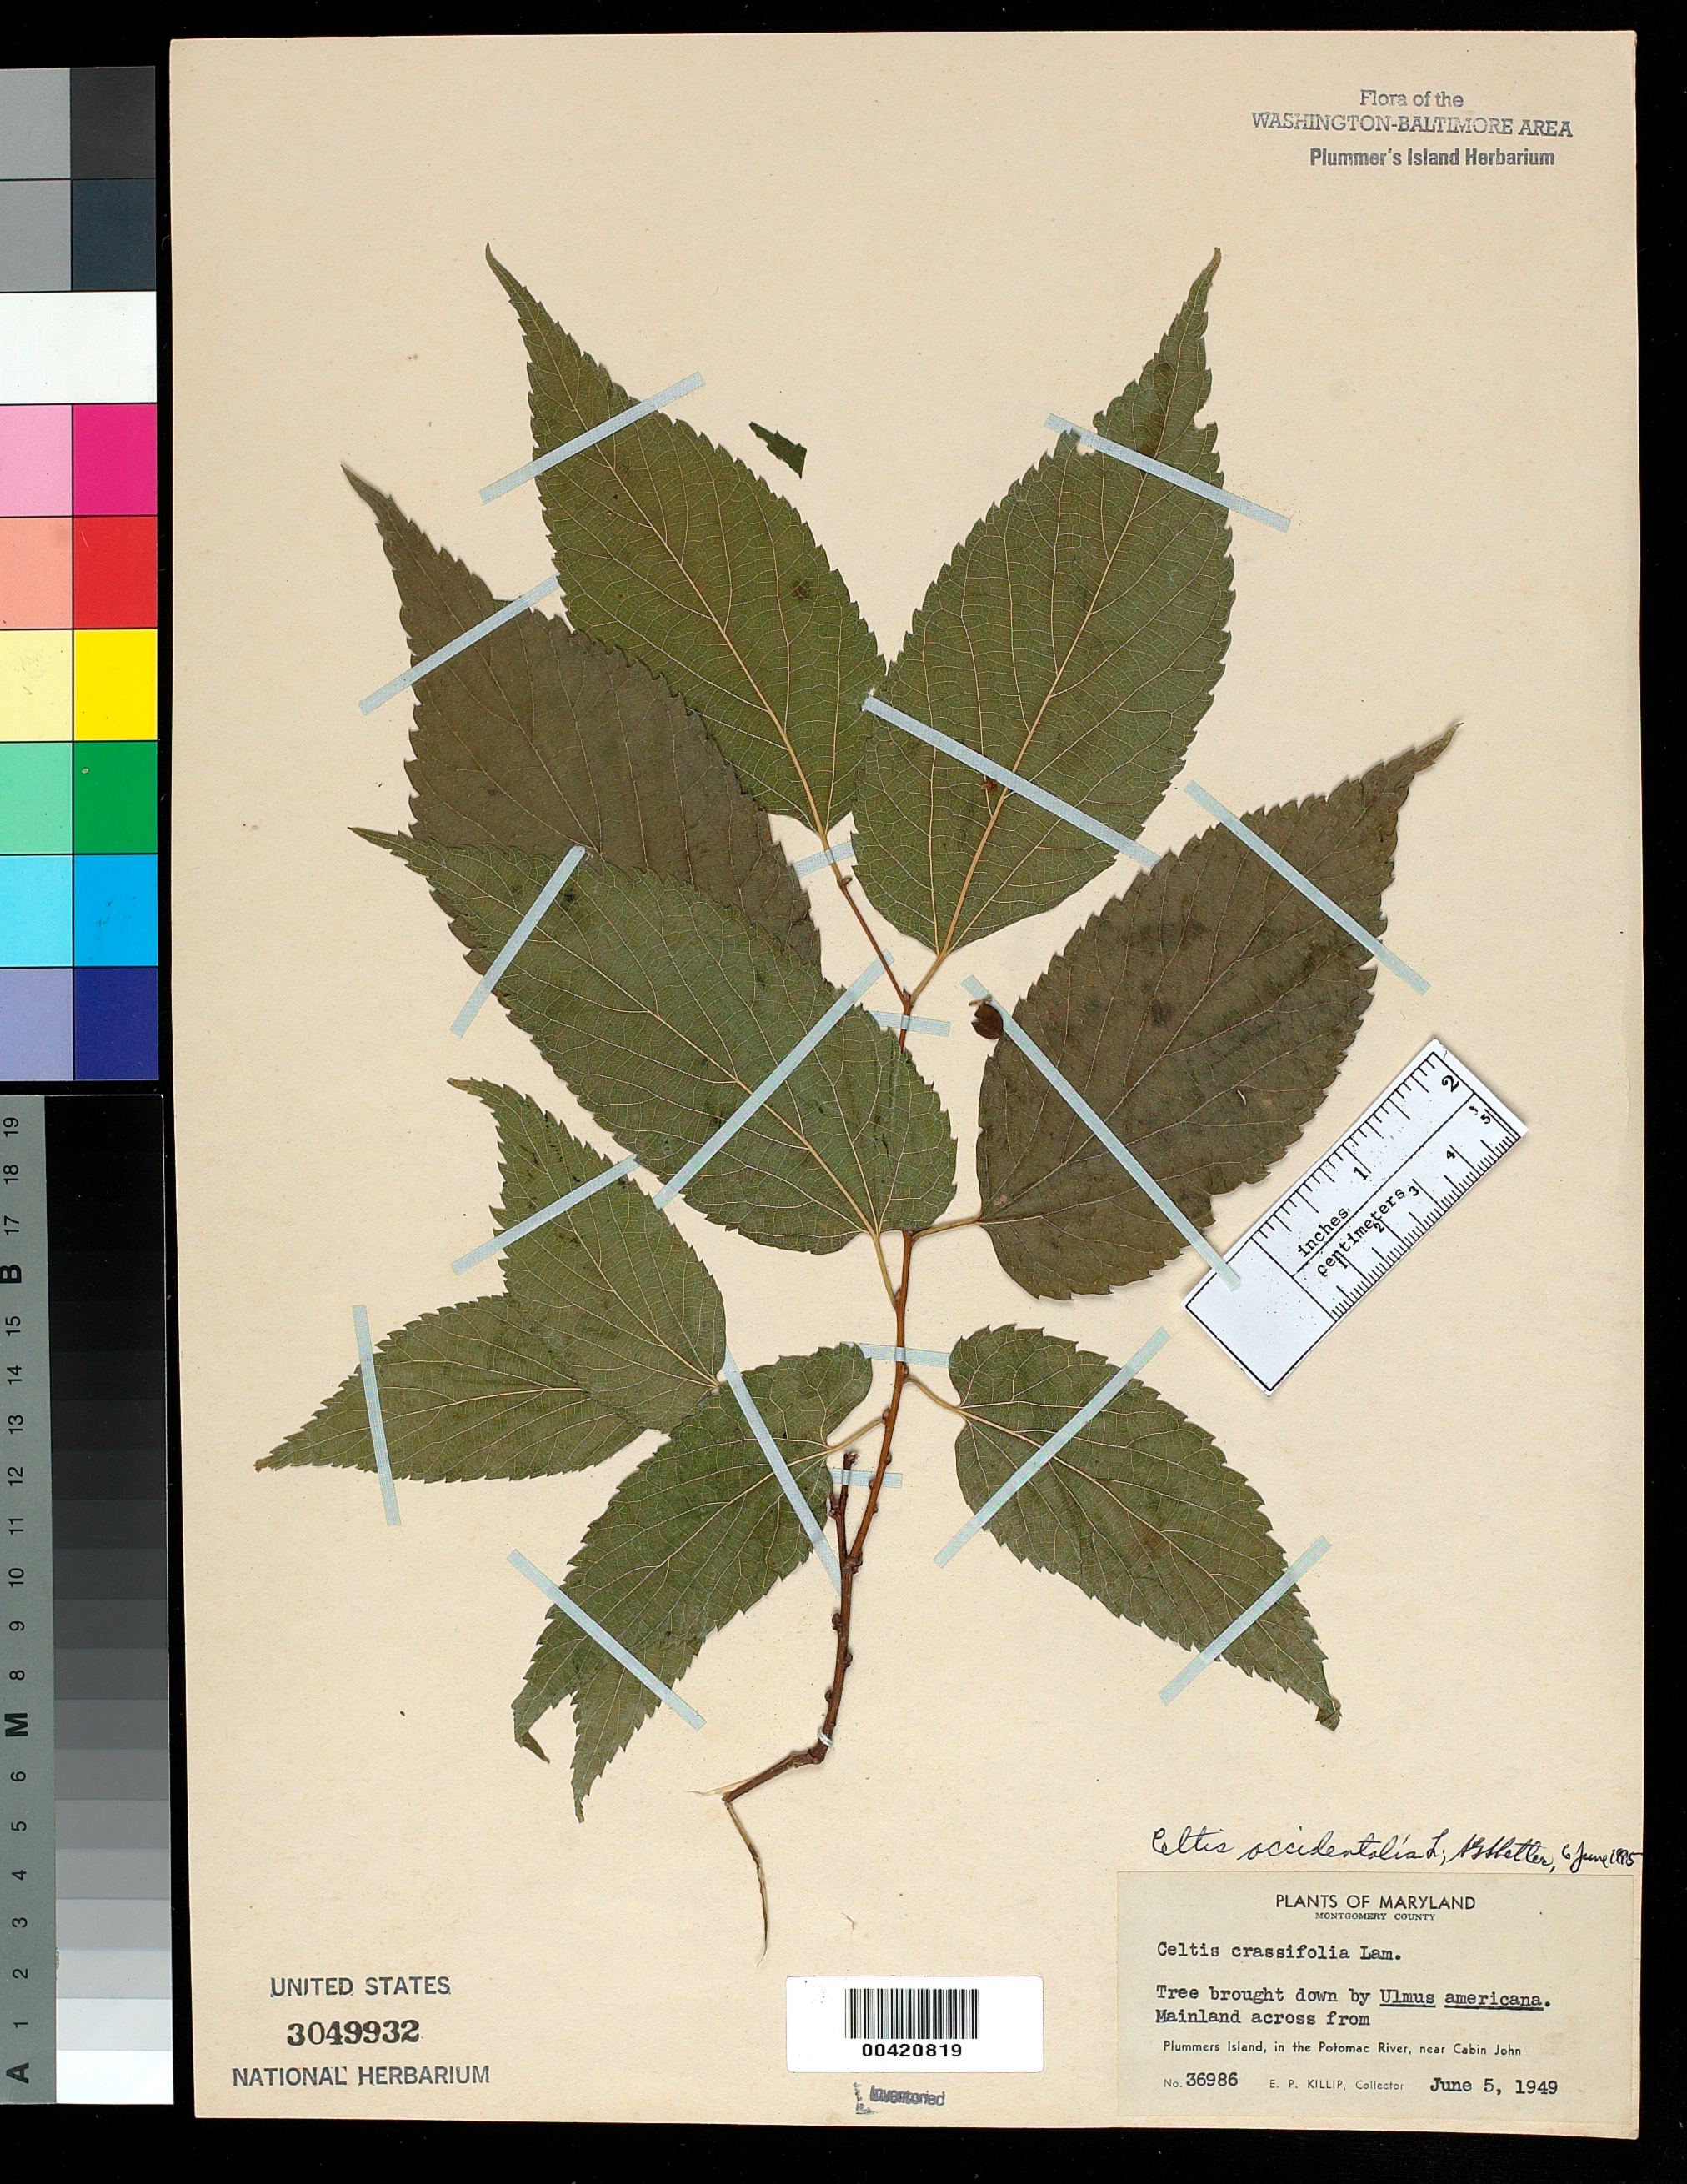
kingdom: Plantae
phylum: Tracheophyta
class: Magnoliopsida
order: Rosales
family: Cannabaceae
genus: Celtis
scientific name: Celtis occidentalis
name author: L.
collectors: E. P. Killip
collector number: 36986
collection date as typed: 05 Jun 1949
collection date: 1949-06-05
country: United States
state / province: Maryland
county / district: Montgomery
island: Plummers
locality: Plummer's Island C. & O. Canal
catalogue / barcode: US 3049932